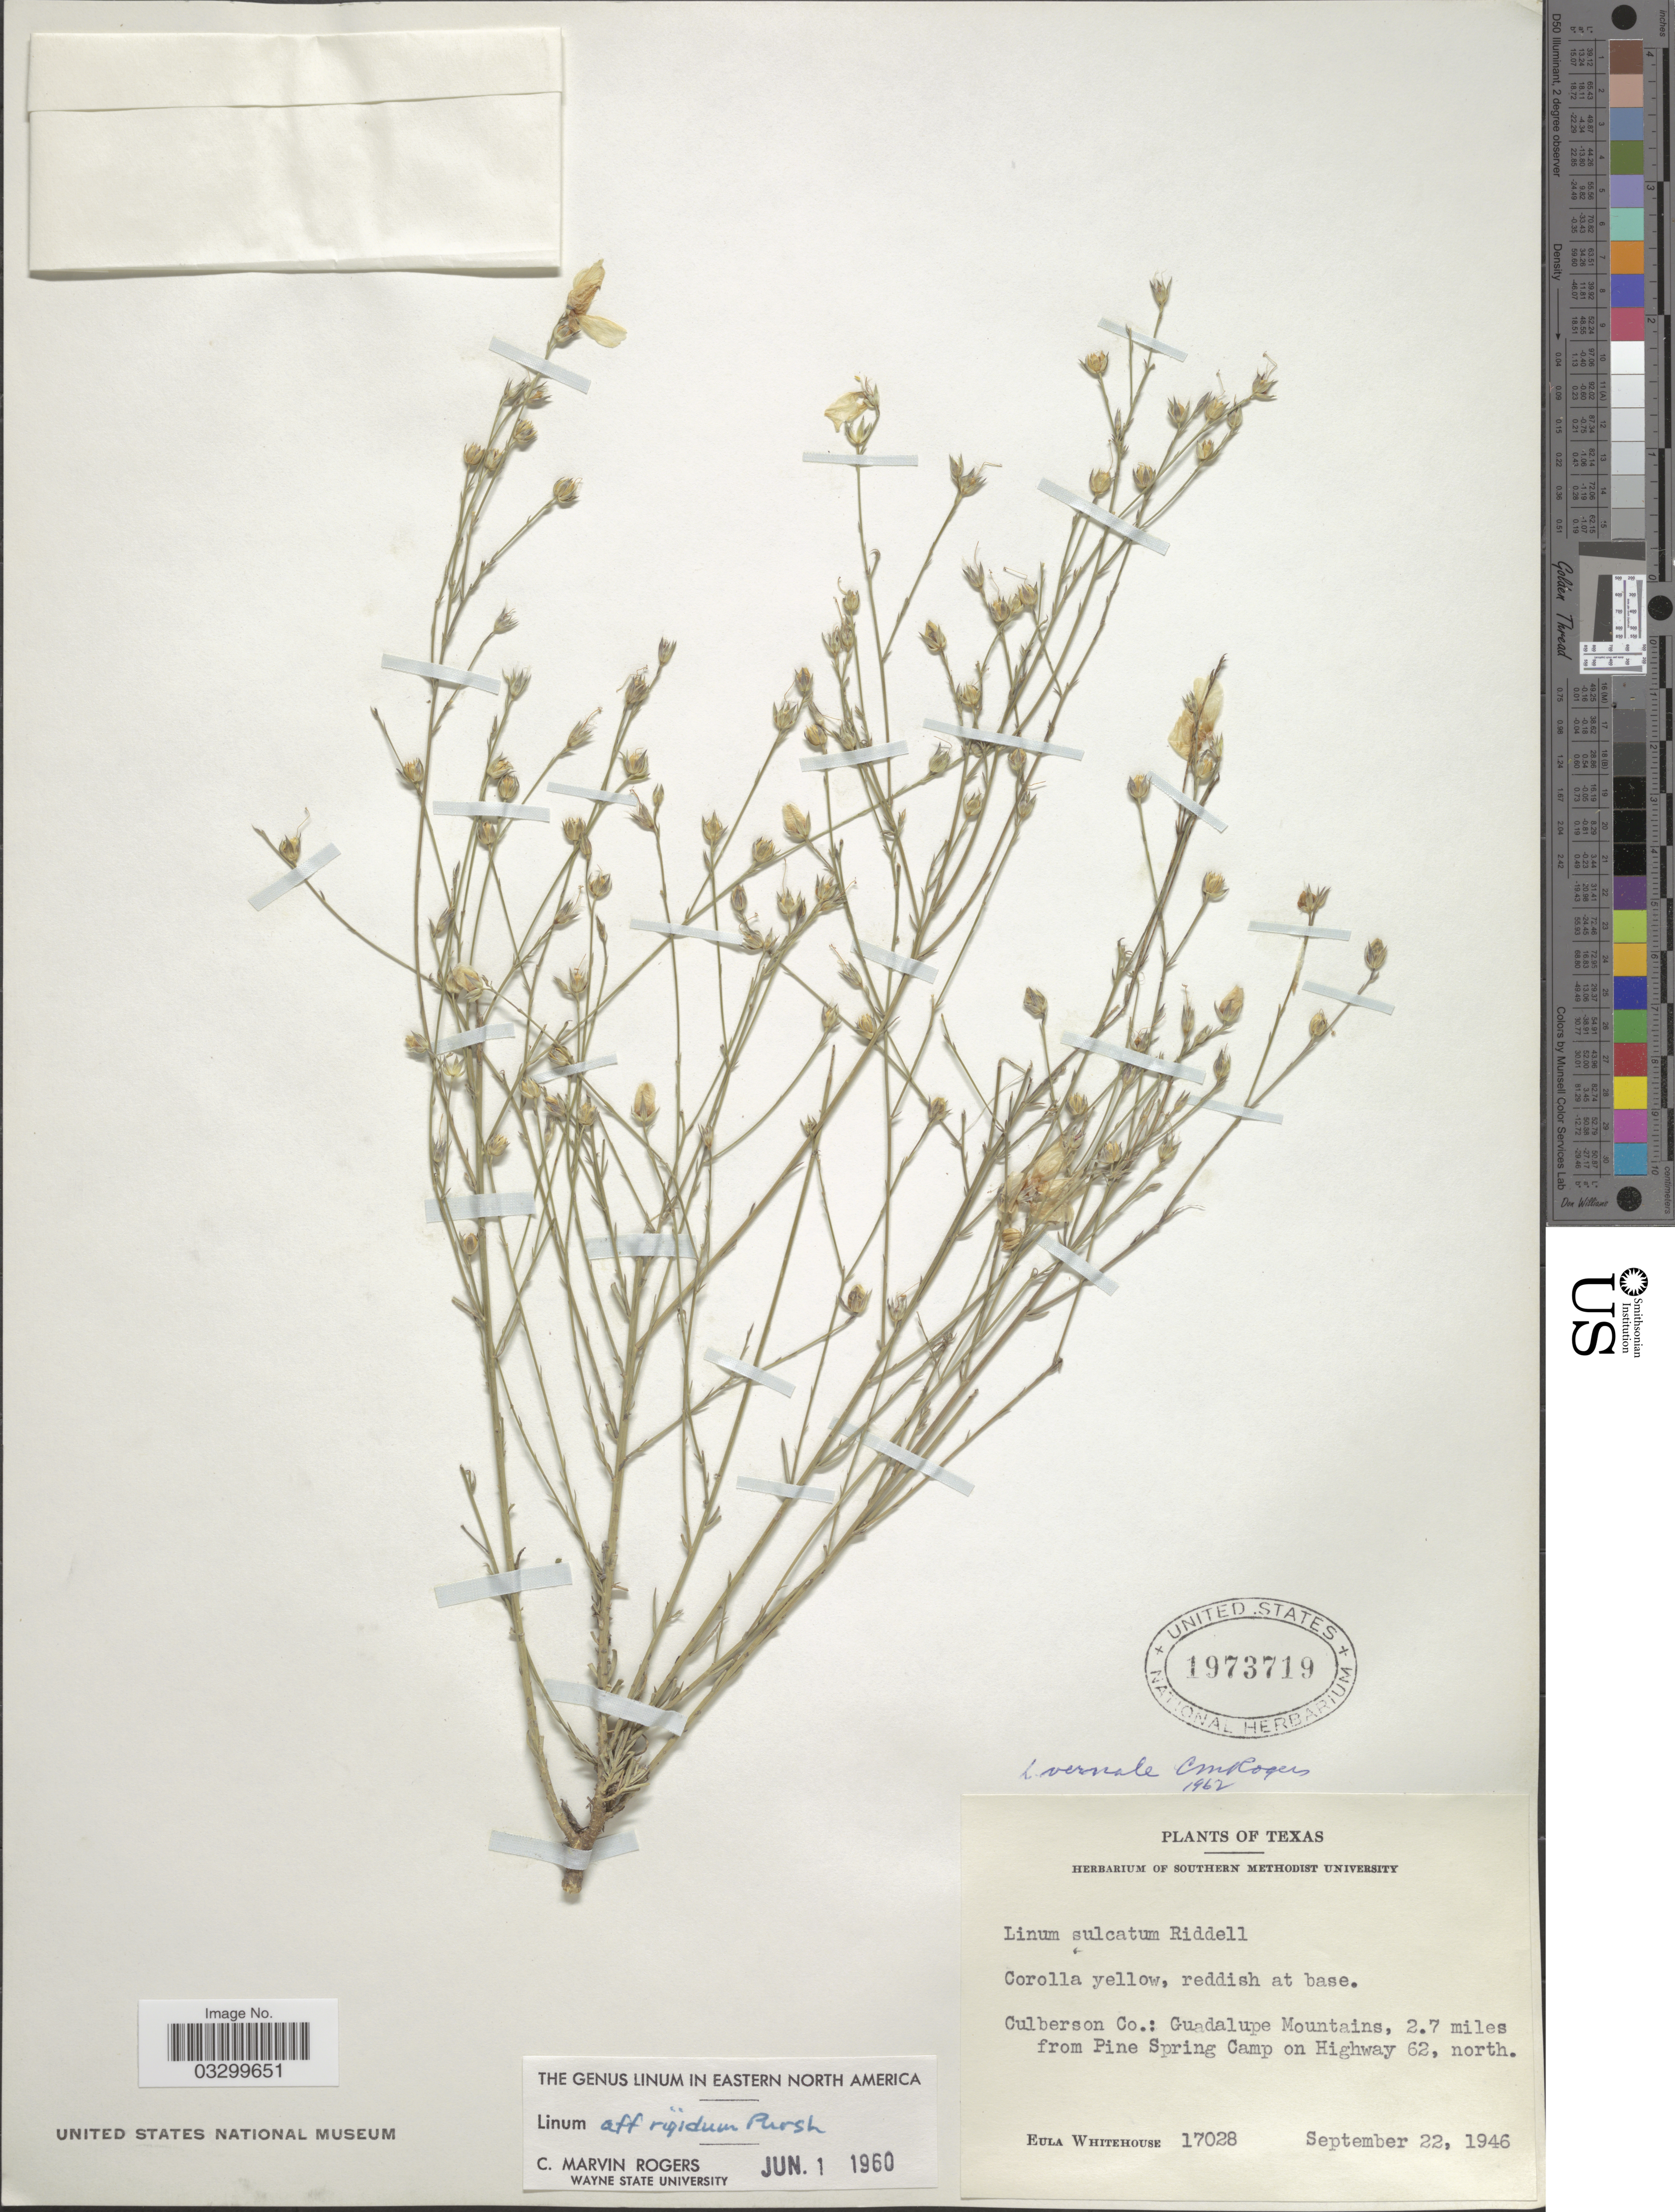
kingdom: Plantae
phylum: Tracheophyta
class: Magnoliopsida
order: Malpighiales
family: Linaceae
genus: Linum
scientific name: Linum vernale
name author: Wooton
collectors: E. Whitehouse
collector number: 17028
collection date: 1946-09-22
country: United States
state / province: Texas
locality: Culberson Co.: Guadalupe Mountains, 2.7 miles from Pine Spring Camp on Highway 62, north.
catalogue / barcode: US 1973719